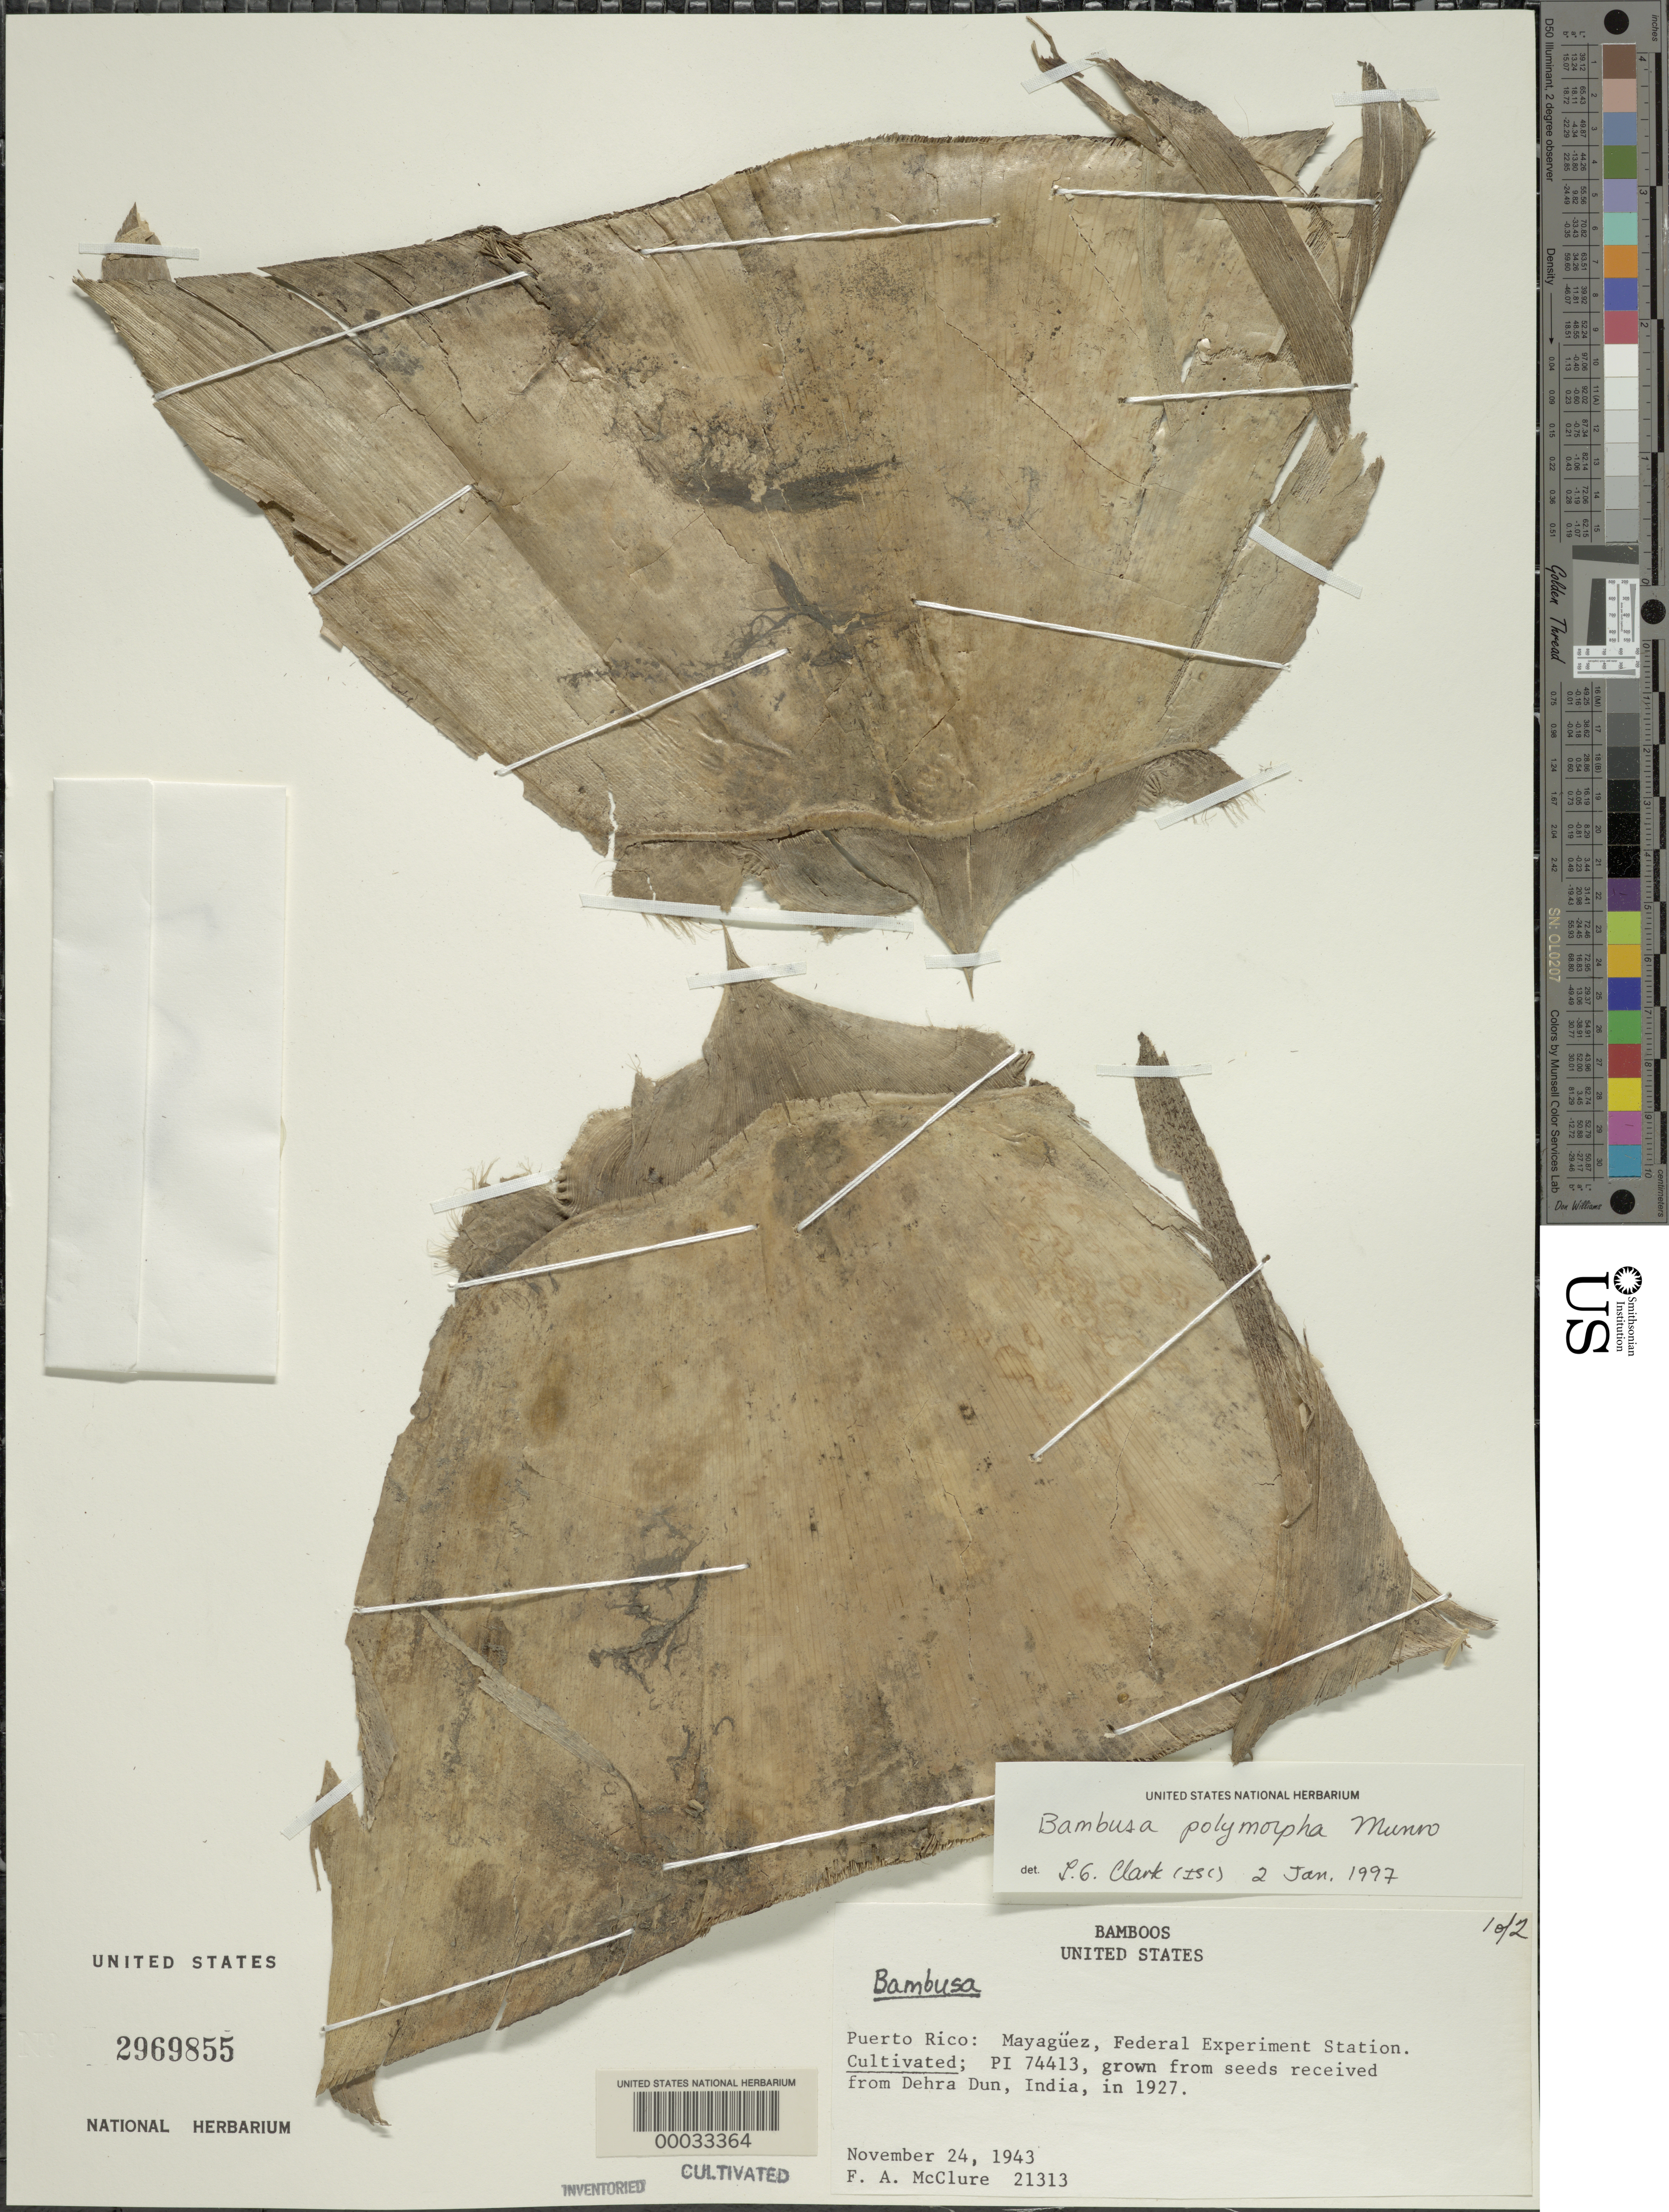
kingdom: Plantae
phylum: Tracheophyta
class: Liliopsida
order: Poales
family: Poaceae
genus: Bambusa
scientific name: Bambusa polymorpha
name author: Munro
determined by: Clark, Lynn G., (ISC), Iowa State University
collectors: F. A. McClure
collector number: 21313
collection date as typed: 24 Nov 1943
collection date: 1943-11-24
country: Puerto Rico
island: Greater Antilles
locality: Mayaguez, federal experiment station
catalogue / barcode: US 2969855